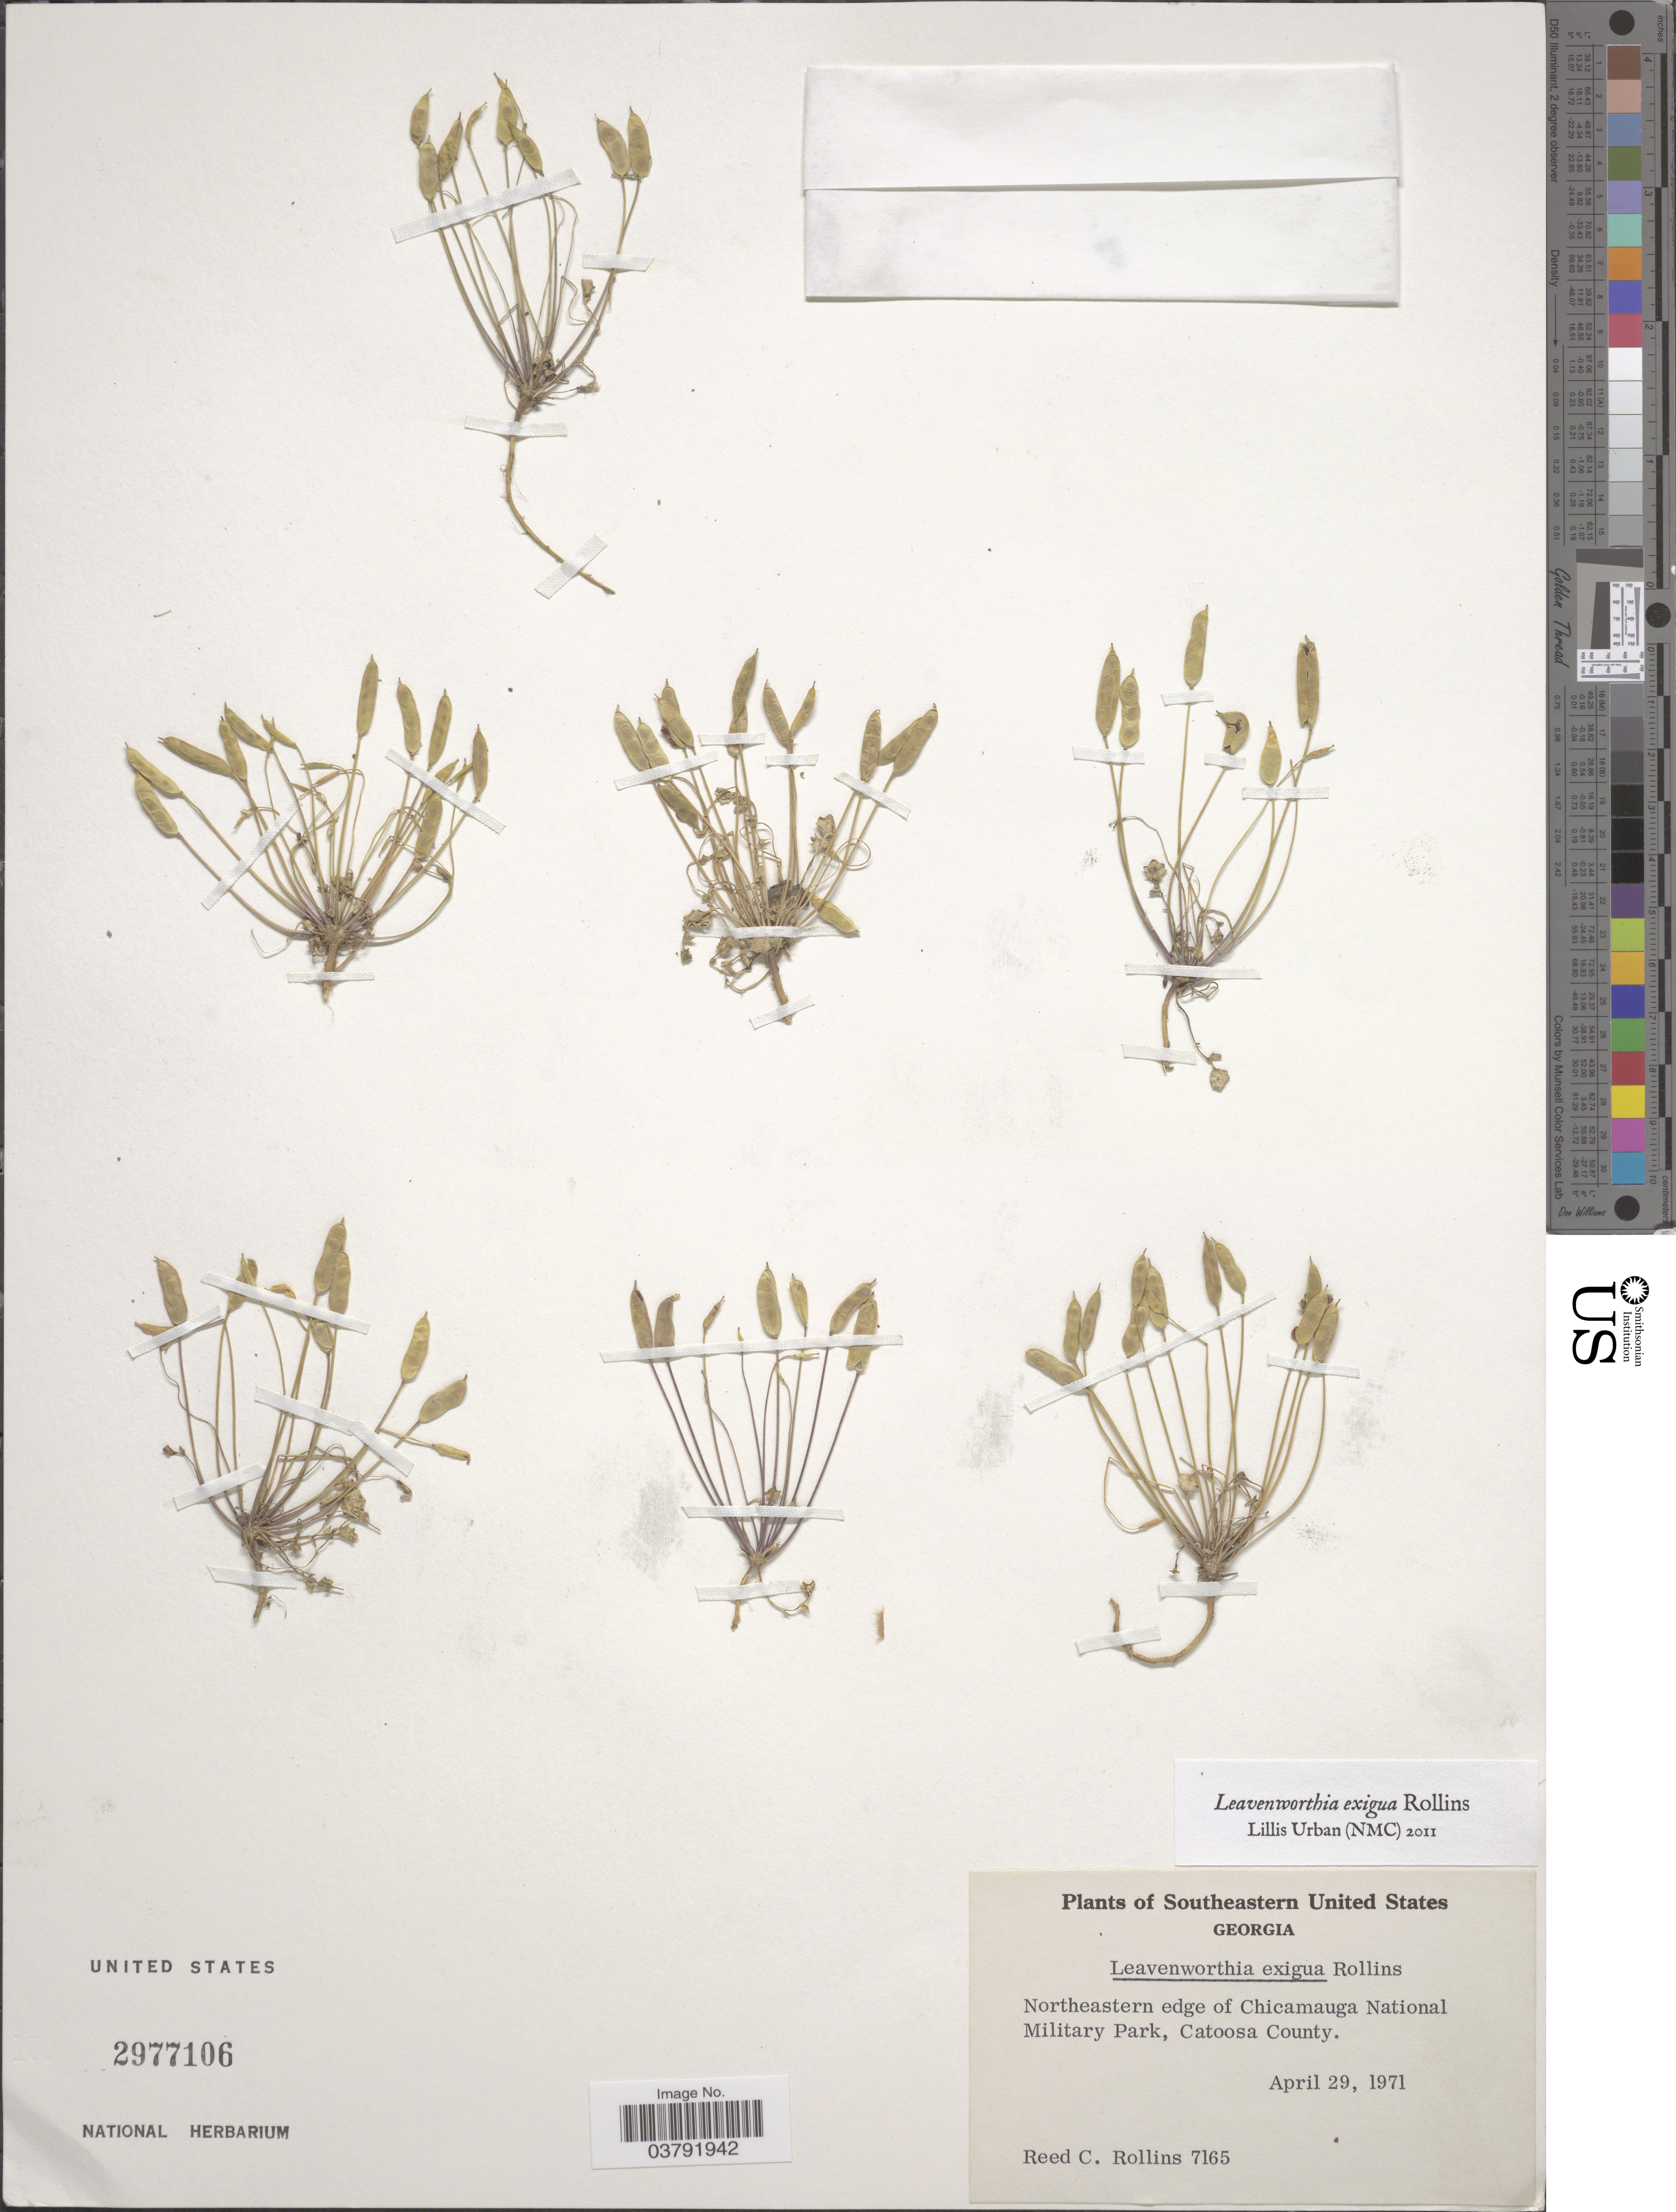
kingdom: Plantae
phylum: Tracheophyta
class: Magnoliopsida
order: Brassicales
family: Brassicaceae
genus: Leavenworthia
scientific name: Leavenworthia exigua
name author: Rollins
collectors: R. C. Rollins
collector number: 7165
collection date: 1971-04-29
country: United States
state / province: Georgia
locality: Southeastern United States. Northeastern edge of Chicamauga National Military Park, Catoosa County.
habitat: northeastern edge of park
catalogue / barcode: US 2977106